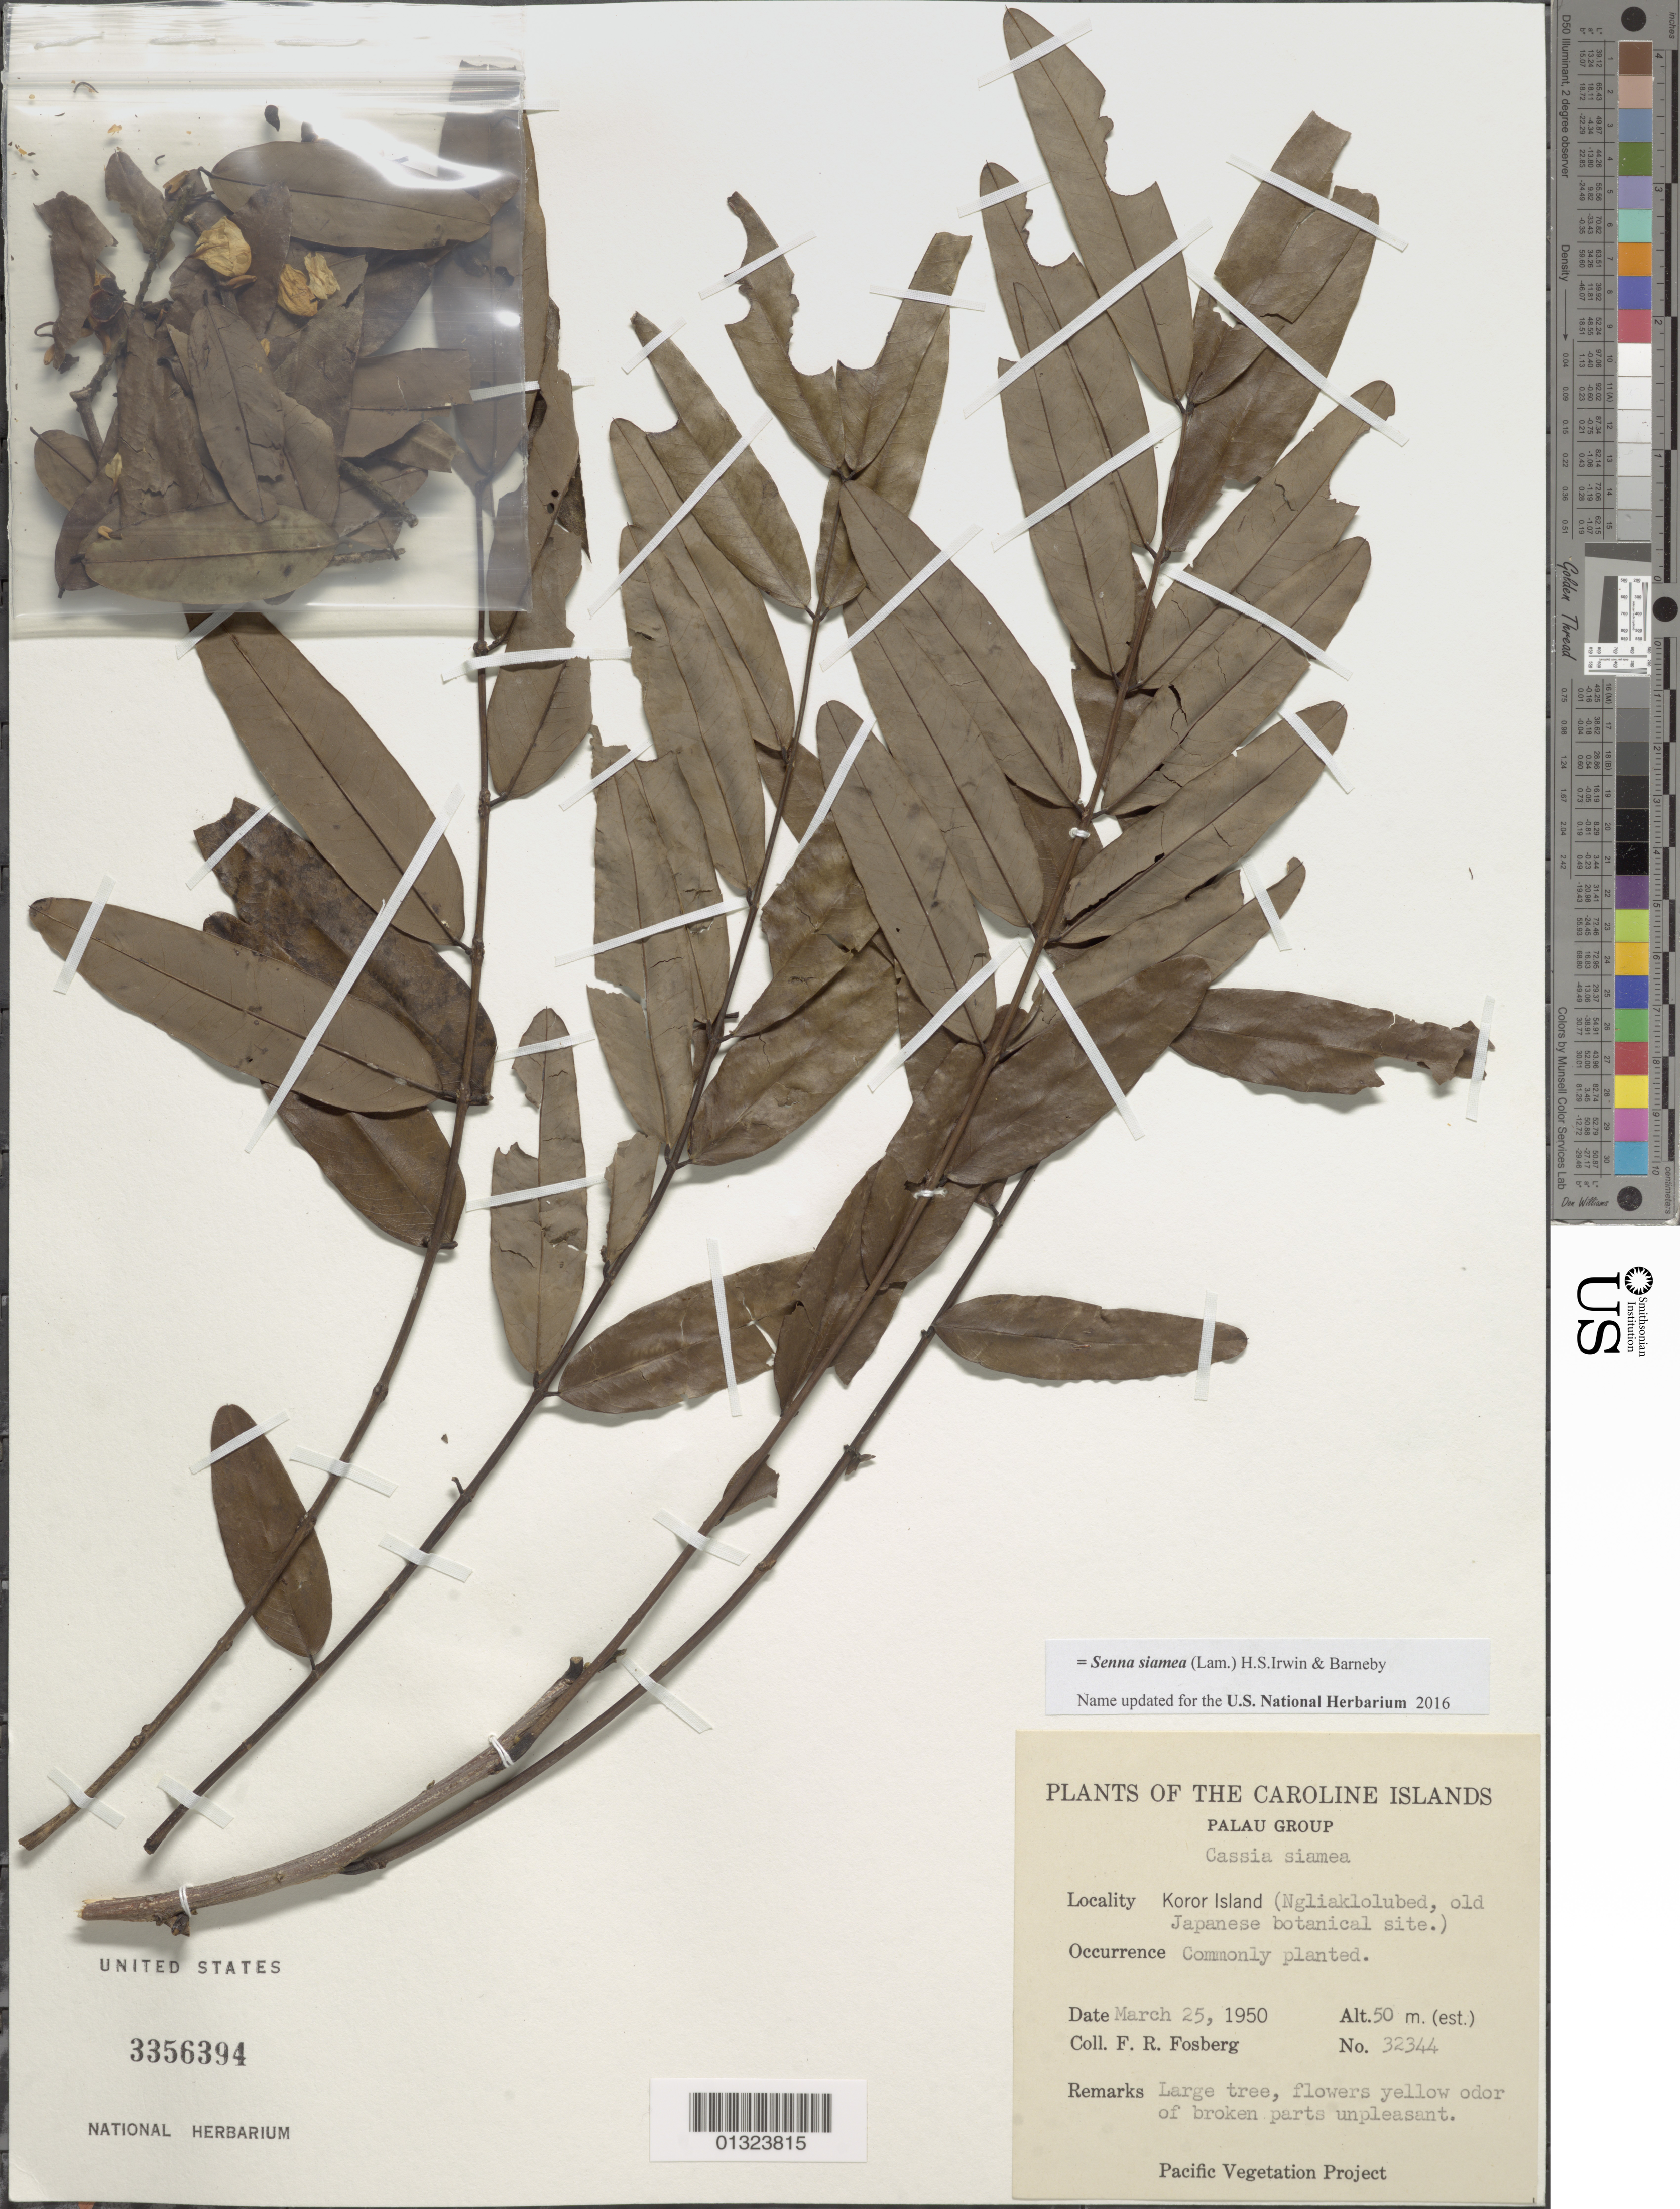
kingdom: Plantae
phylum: Tracheophyta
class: Magnoliopsida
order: Fabales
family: Fabaceae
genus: Senna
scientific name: Senna siamea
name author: (Lam.) H.S. Irwin & Barneby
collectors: F. R. Fosberg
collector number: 32344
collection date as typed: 25 Mar 1950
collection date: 1950-03-25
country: Palau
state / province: Koror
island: Oreor (Koror)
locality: Ngliaklolubed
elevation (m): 50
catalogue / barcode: US 3356394